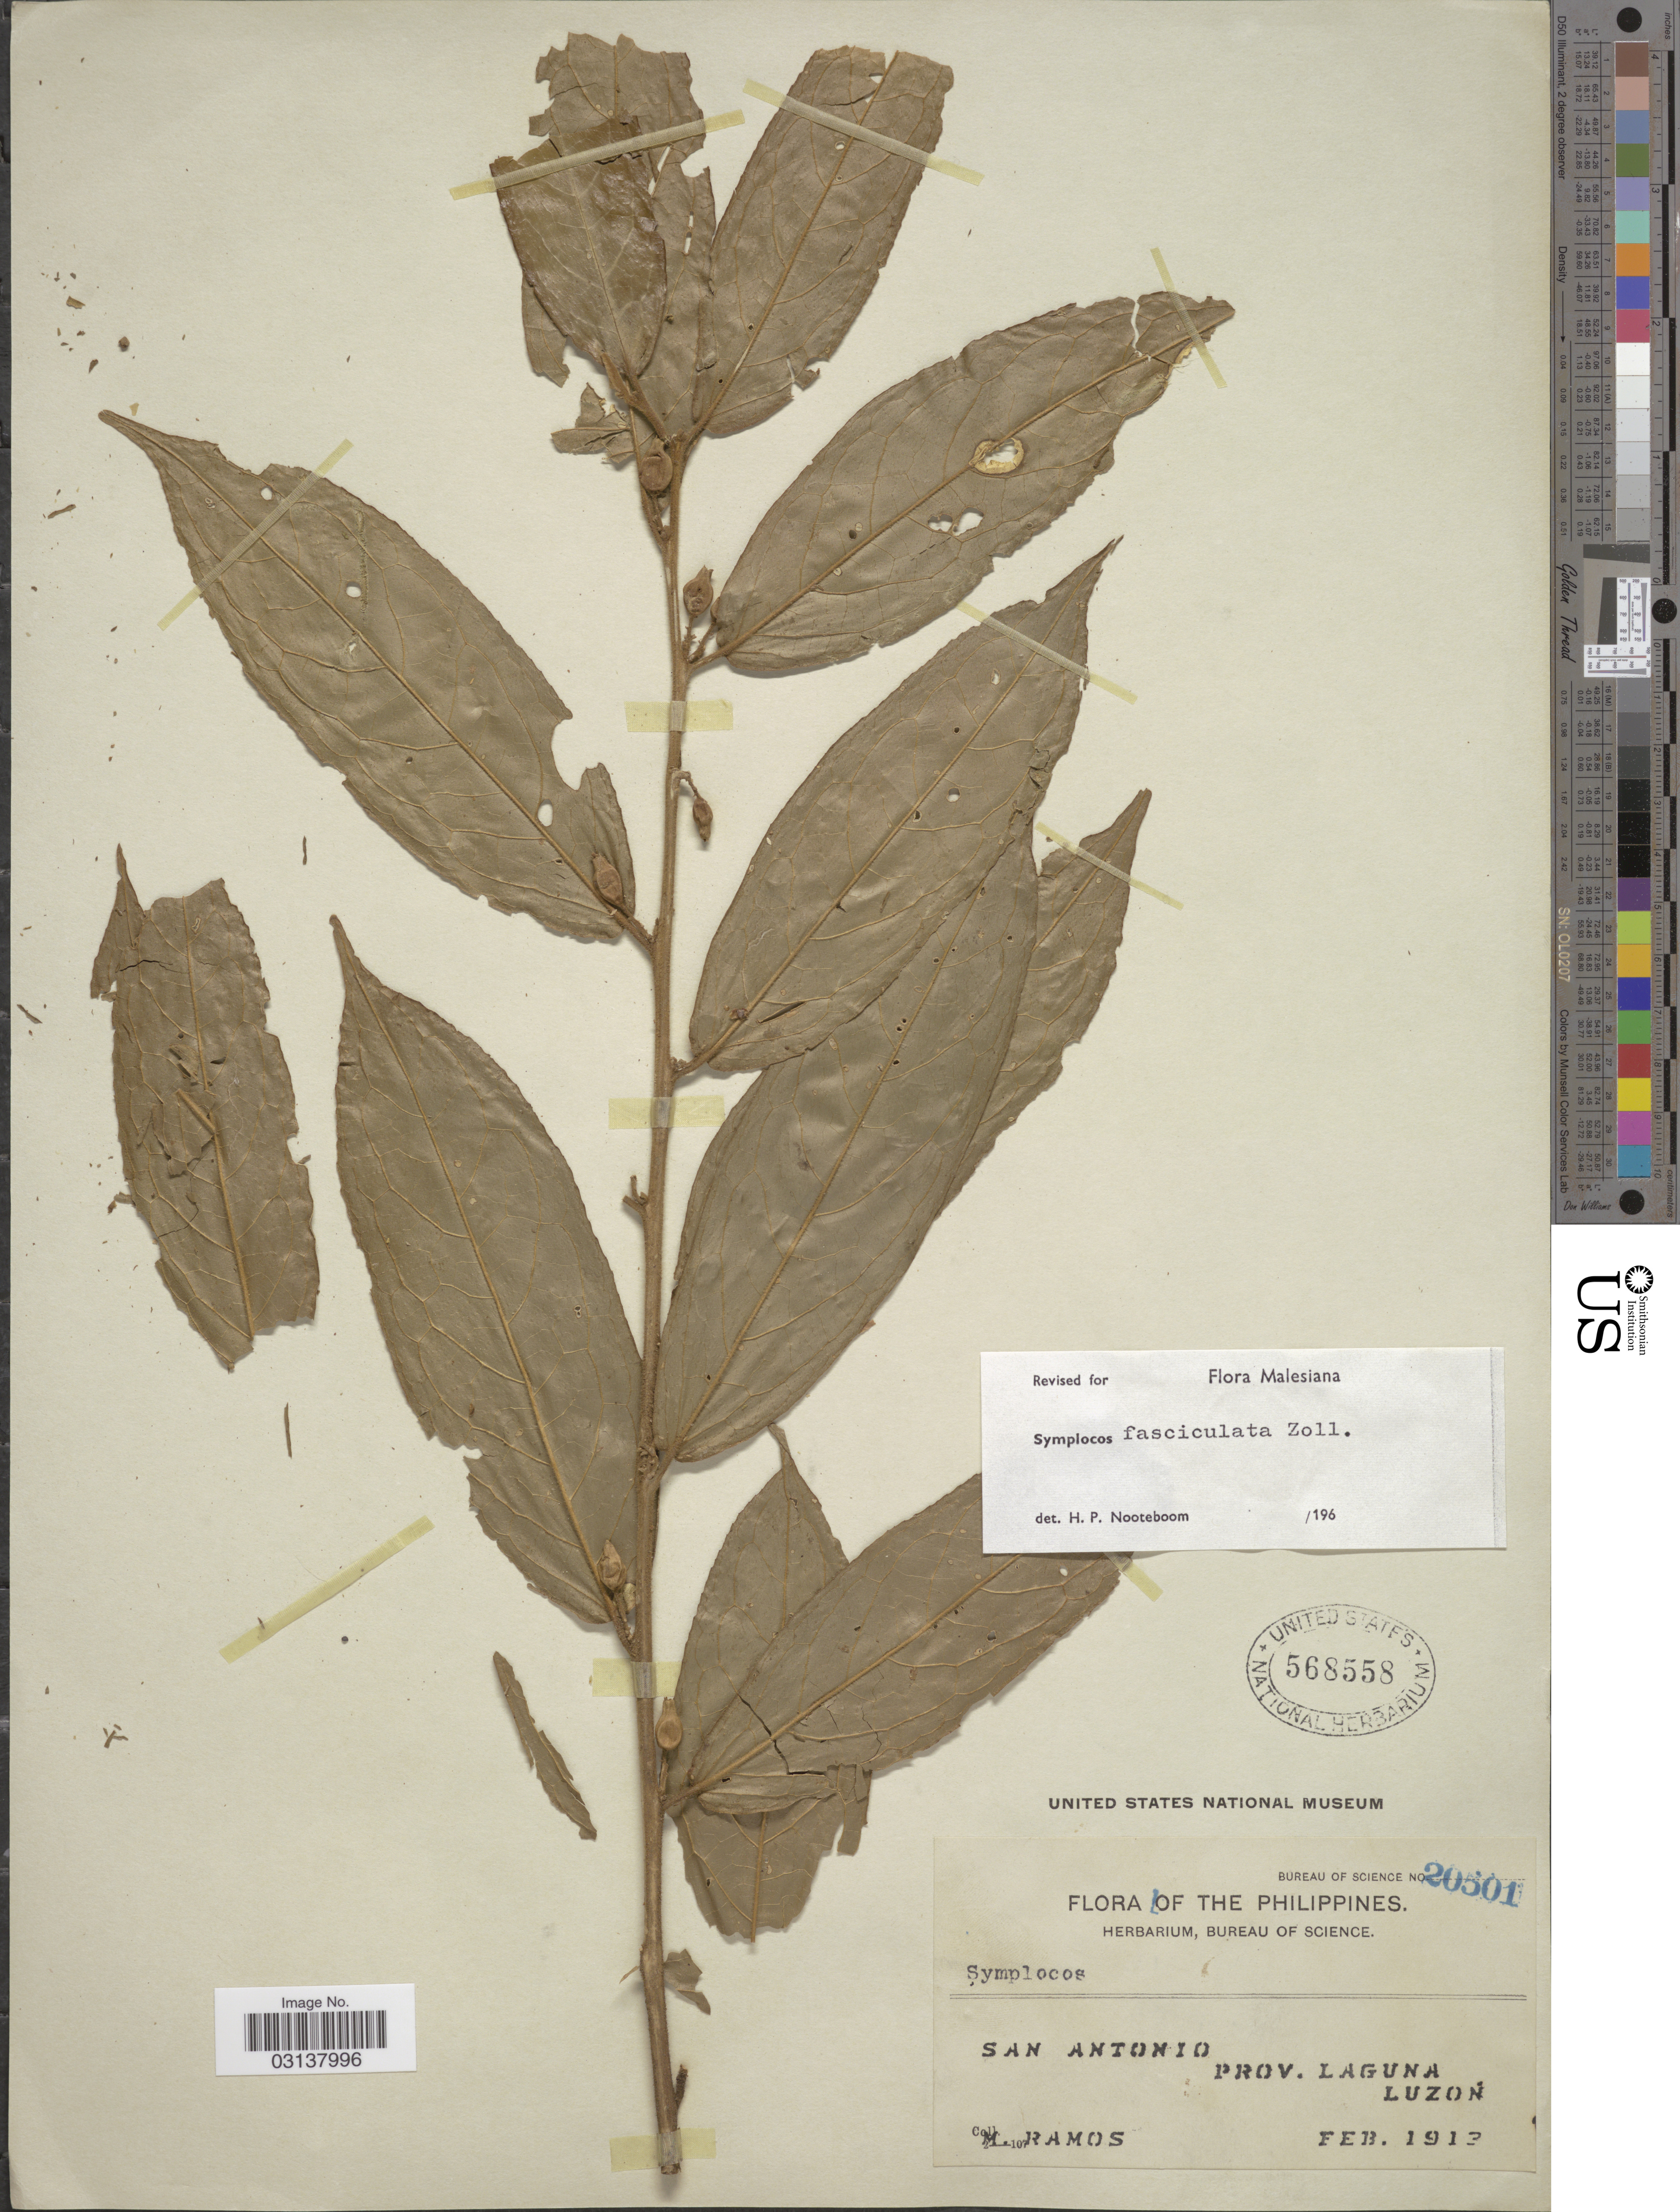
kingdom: Plantae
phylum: Tracheophyta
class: Magnoliopsida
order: Ericales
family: Symplocaceae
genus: Symplocos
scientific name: Symplocos fasciculata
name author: Zoll.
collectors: M. Ramos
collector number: Bureau of Science 20501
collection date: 1913-02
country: Philippines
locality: The Philippines. San Antonio. Prov. Laguna Luzon.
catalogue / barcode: US 568558